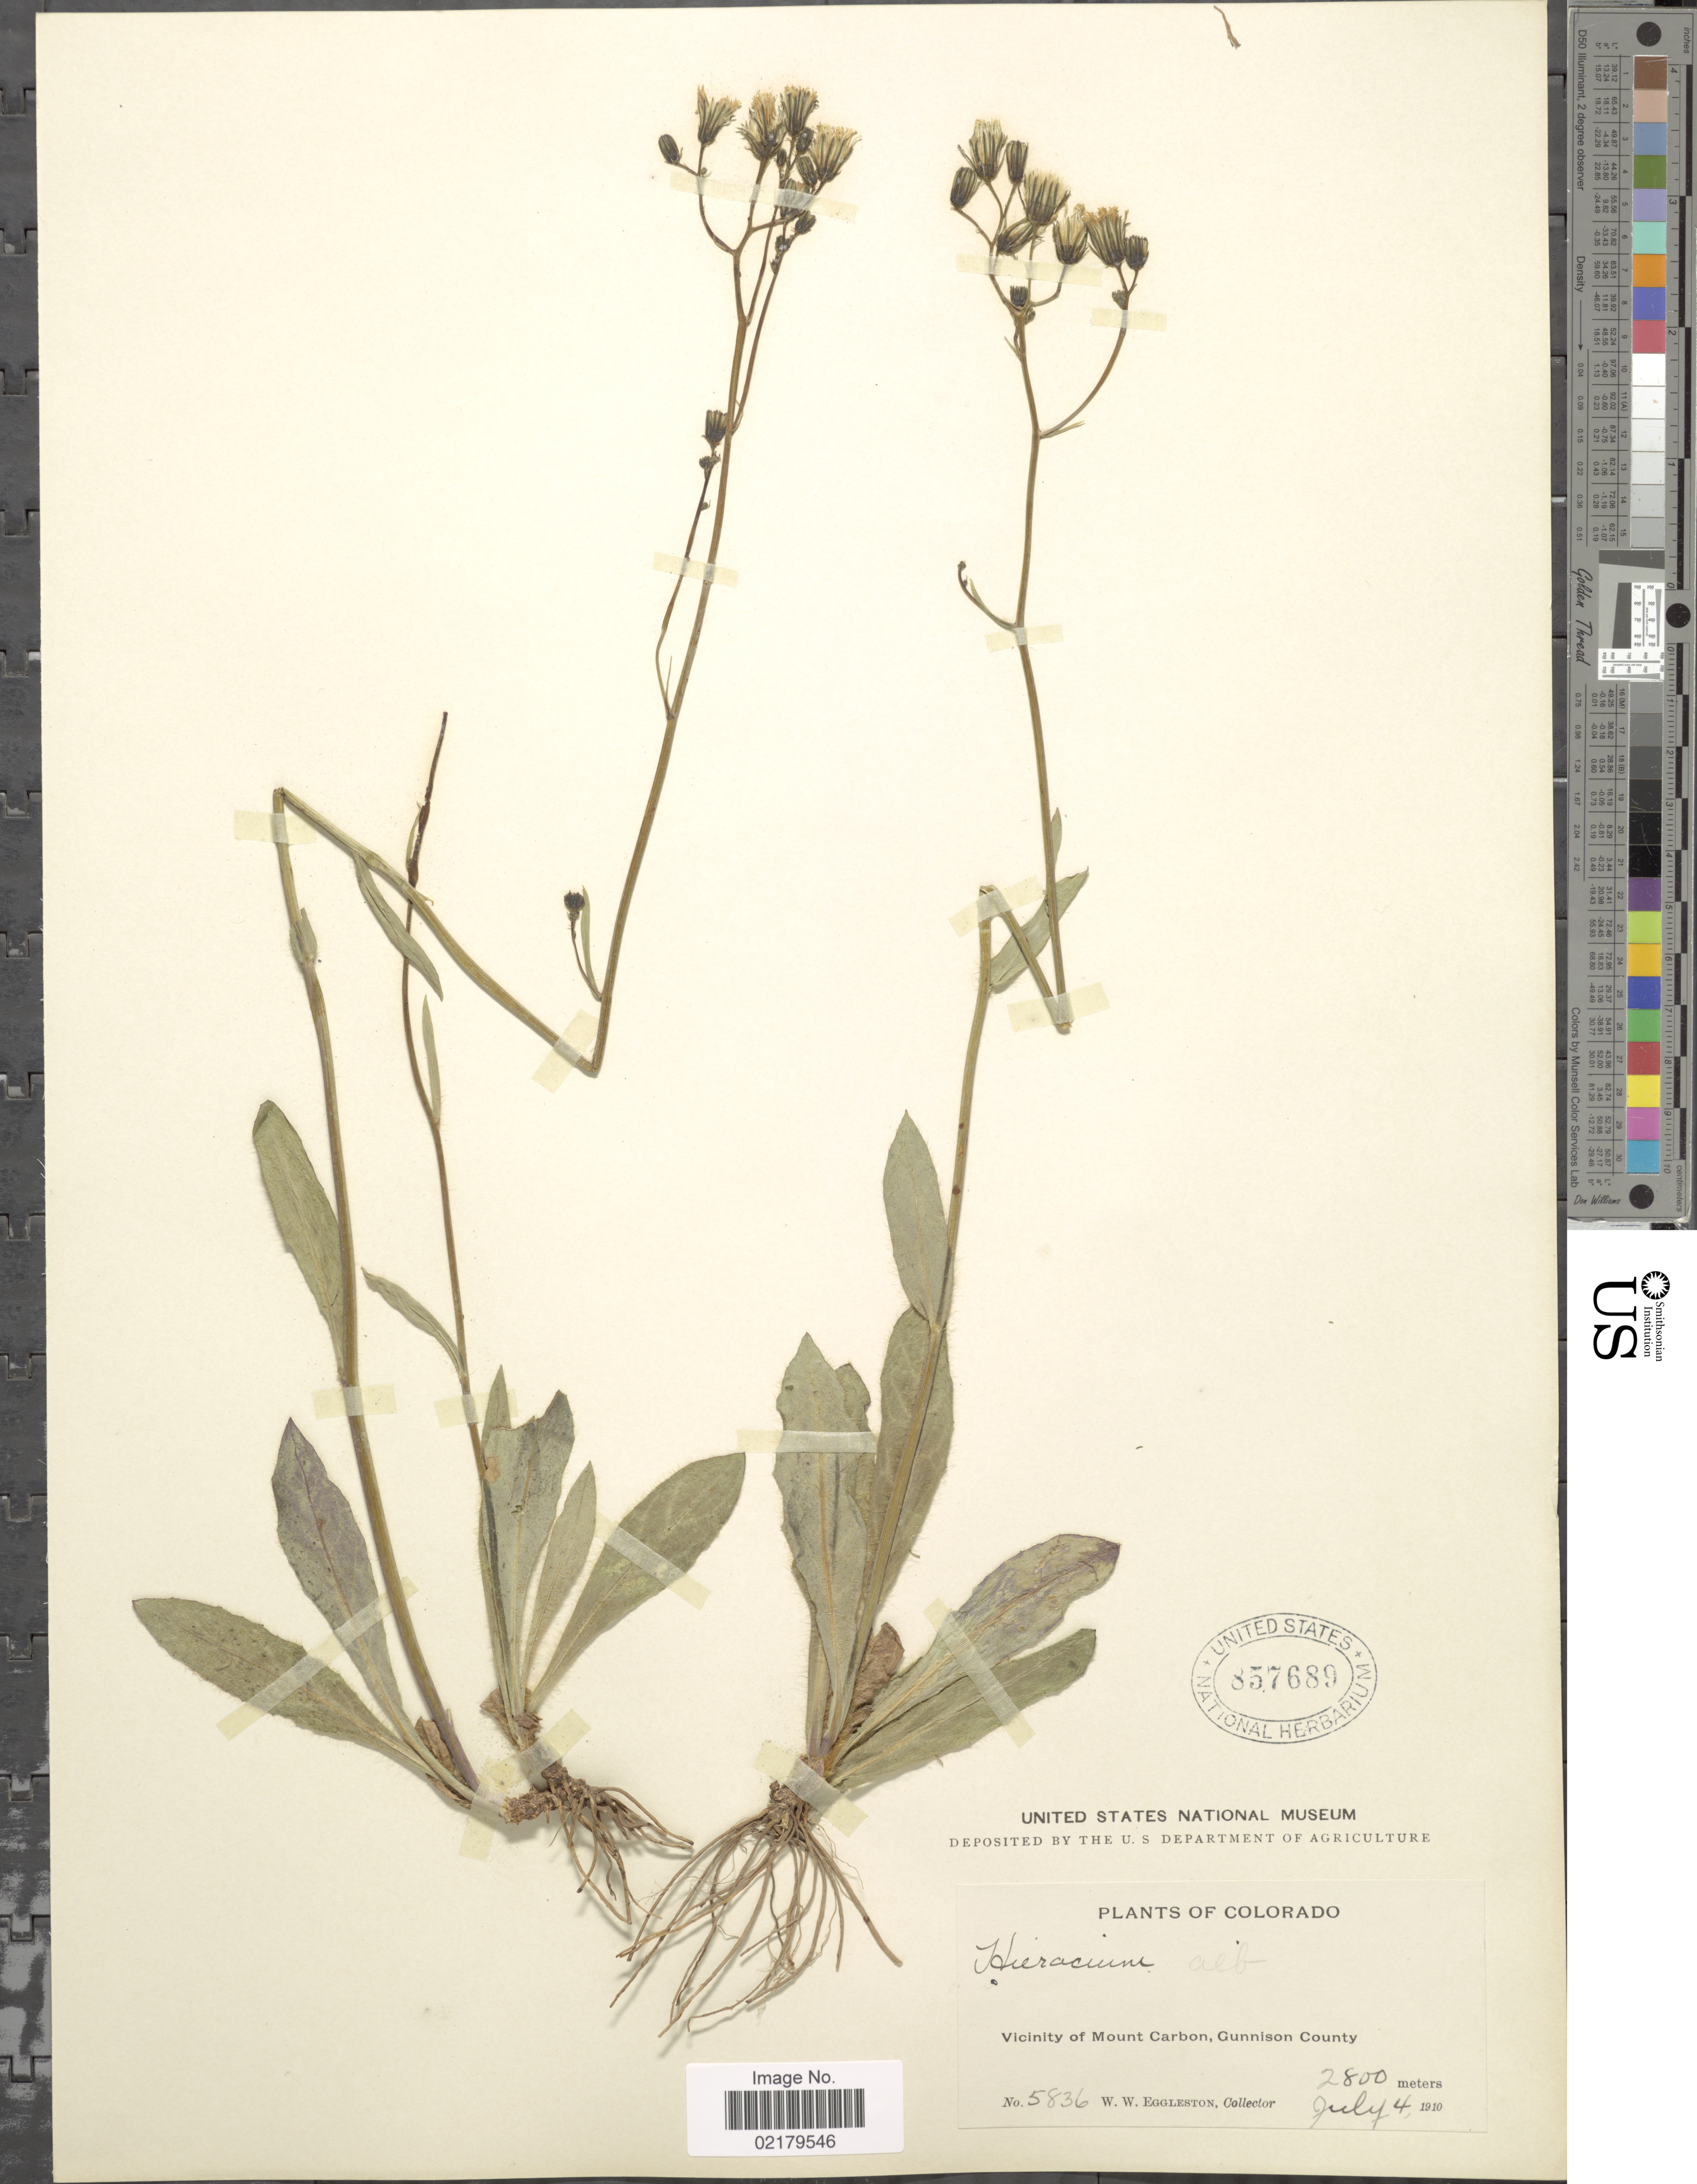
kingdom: Plantae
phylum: Tracheophyta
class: Magnoliopsida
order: Asterales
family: Asteraceae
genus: Hieracium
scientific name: Hieracium albiflorum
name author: Hook.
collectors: W. W. Eggleston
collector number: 5836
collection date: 1910-07-04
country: United States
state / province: Colorado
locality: Vicinity of Mount Carbon, Gunnison County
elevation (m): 2800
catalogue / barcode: US 857689